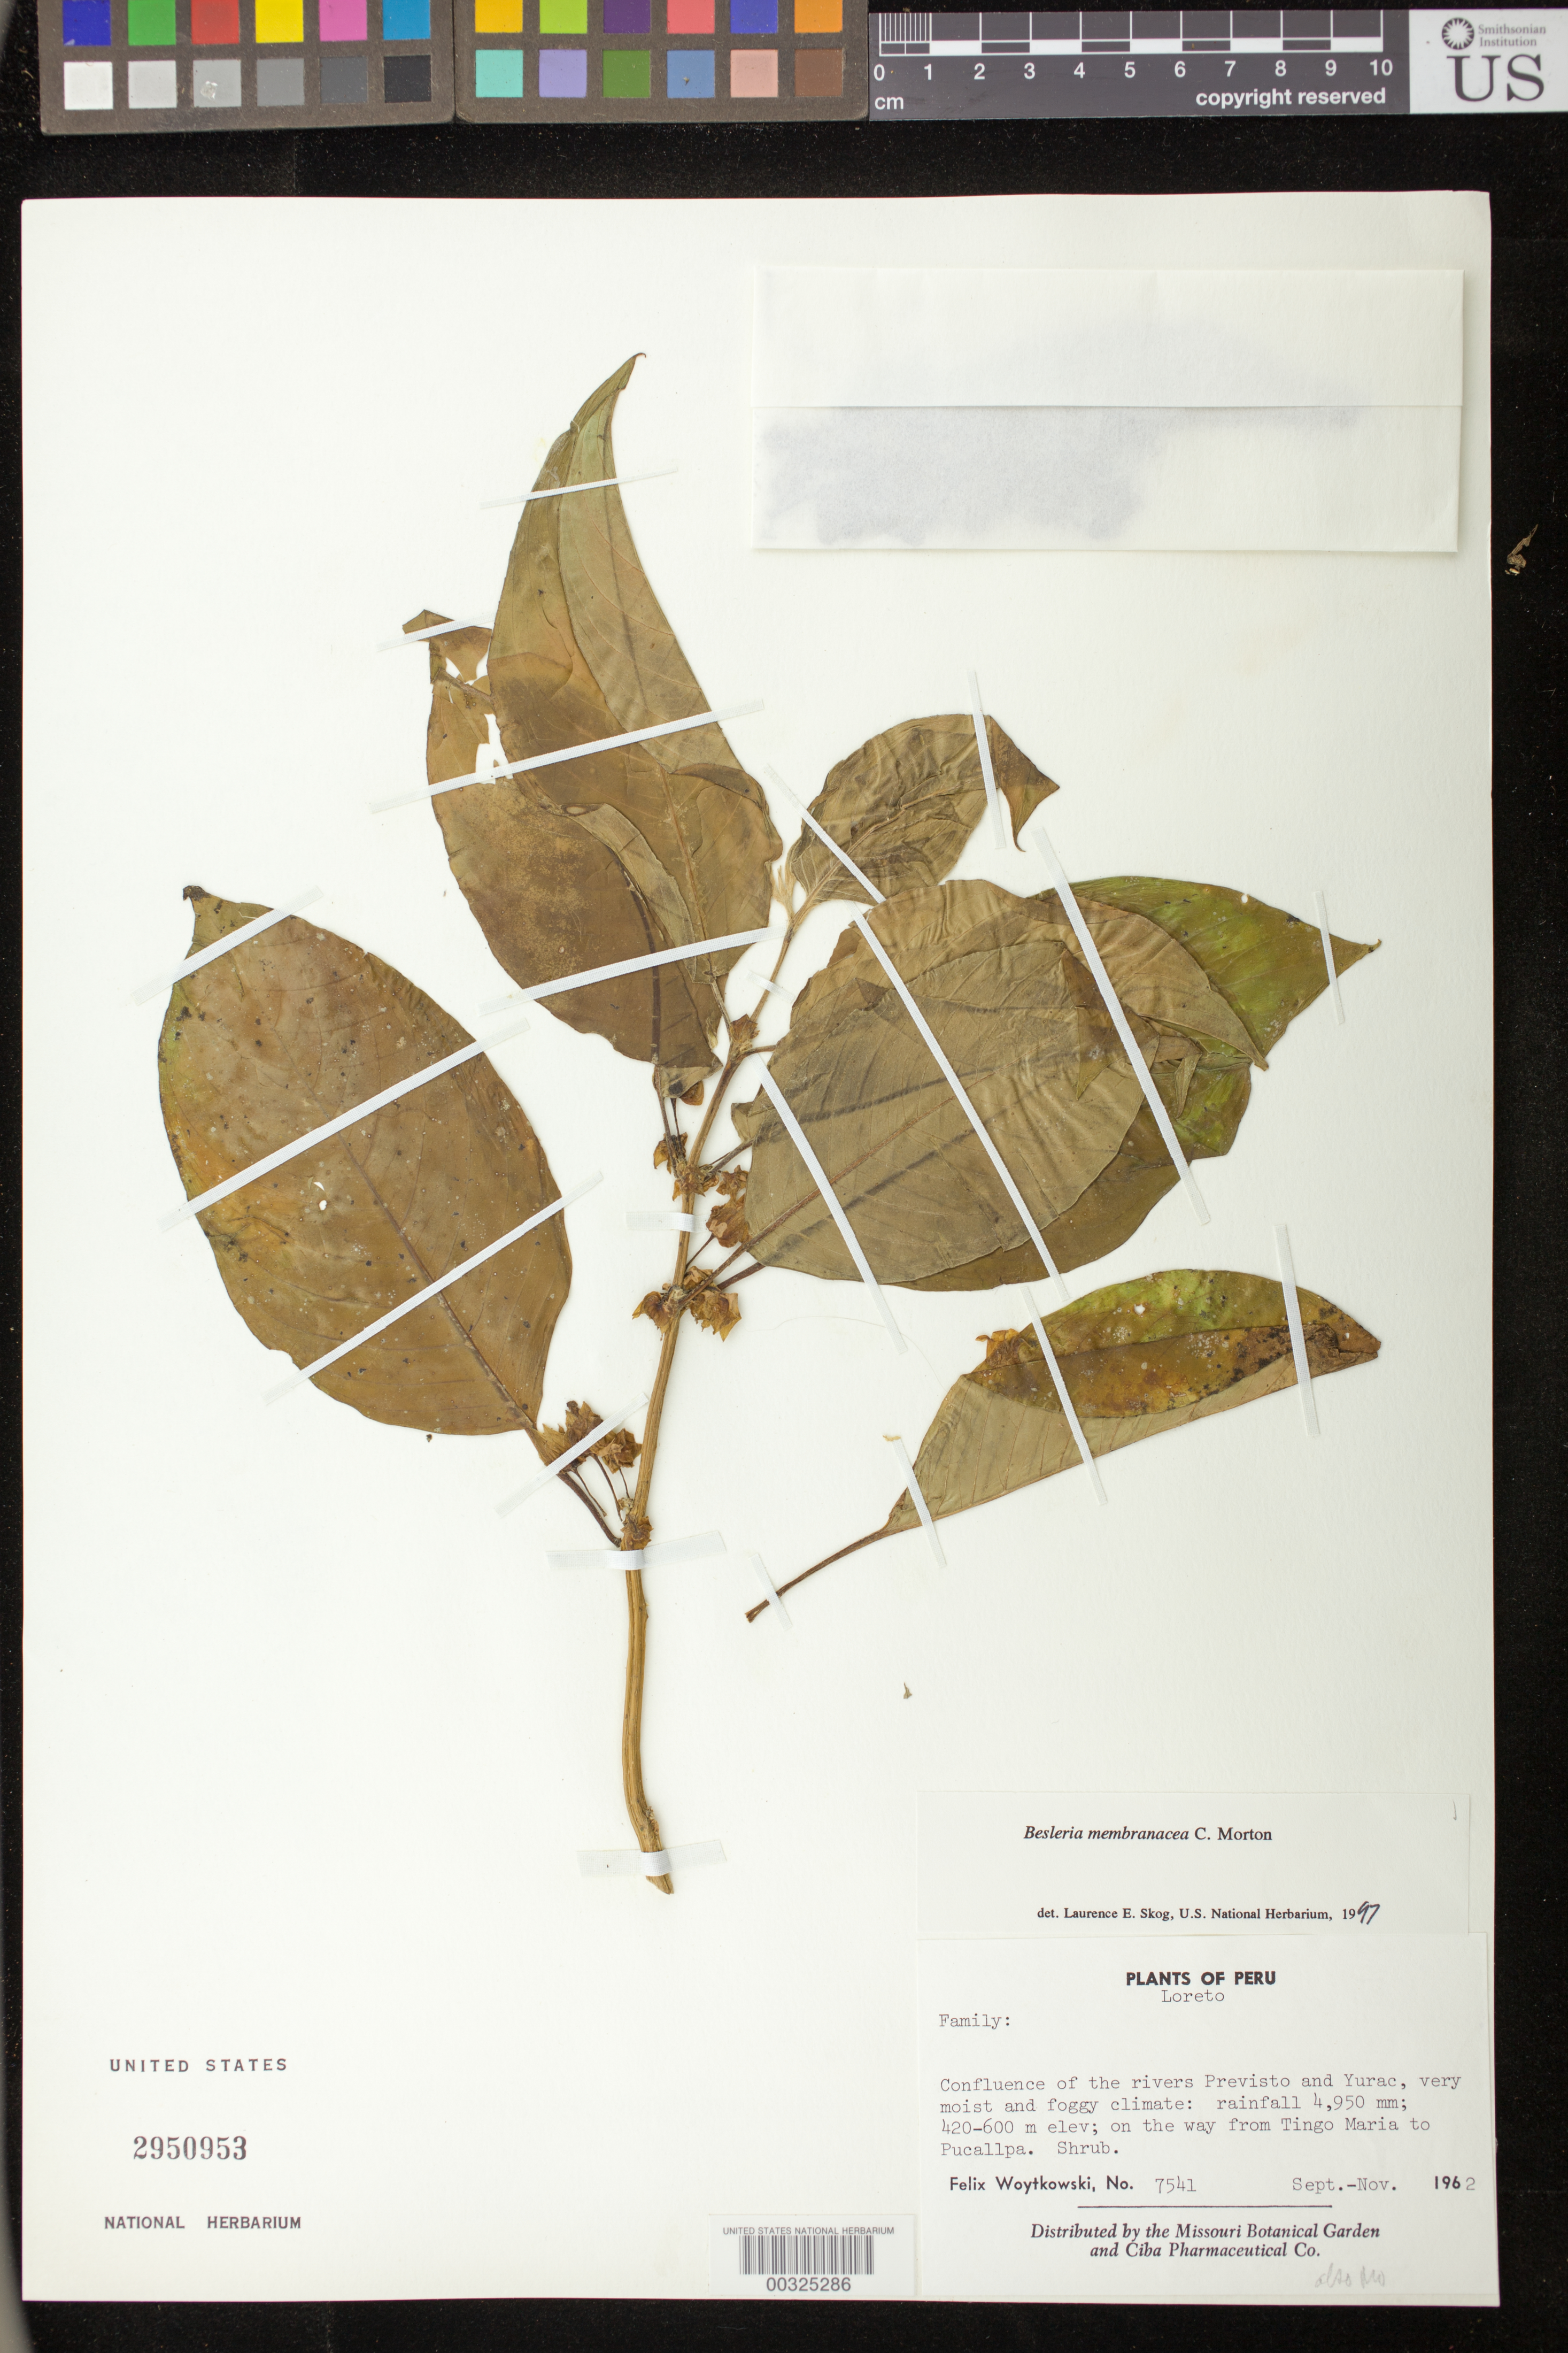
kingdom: Plantae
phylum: Tracheophyta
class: Magnoliopsida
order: Lamiales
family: Gesneriaceae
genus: Besleria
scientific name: Besleria membranacea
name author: C.V. Morton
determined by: Skog, Laurence E.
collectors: F. Woytkowski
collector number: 7541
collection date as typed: Sep-Nov 1962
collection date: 1962-09/1962-11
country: Peru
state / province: Loreto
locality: Confluence of the rivers Previsto and Yurac; on the way from Tingo Maria to Pucallpa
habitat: Very moist and foggy climate: rainfall 4950 mm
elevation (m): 420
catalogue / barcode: US 2950953